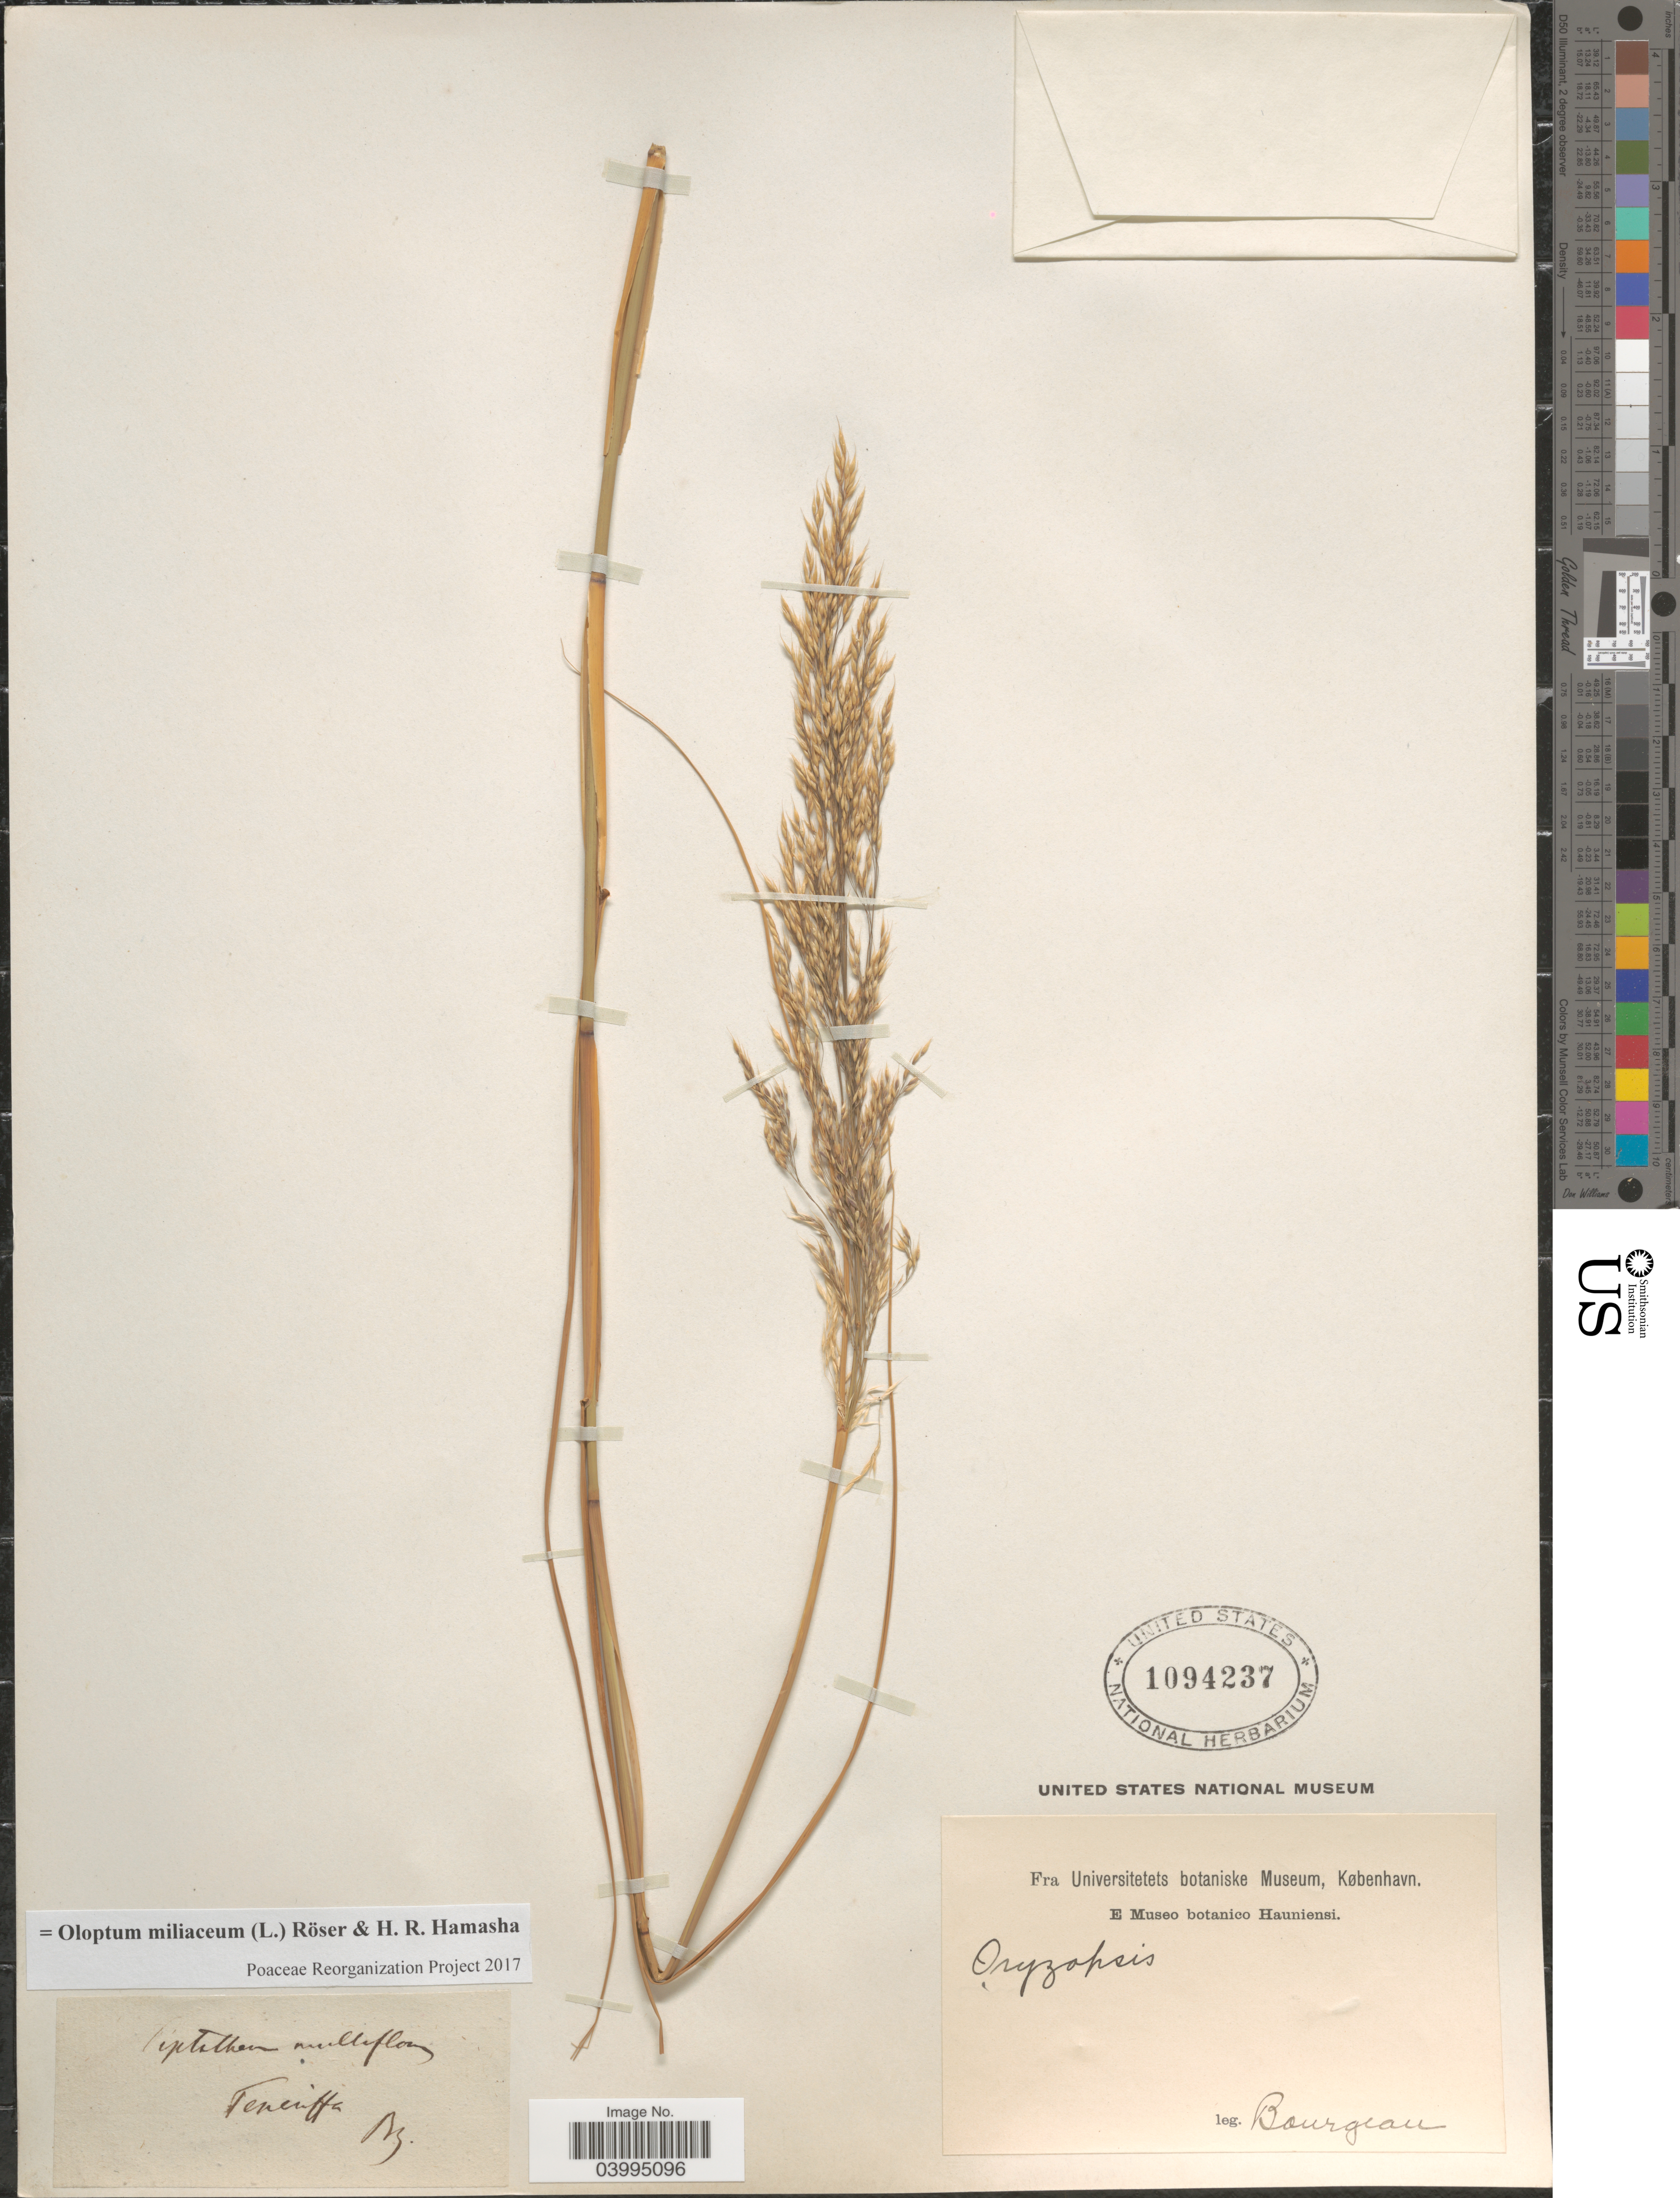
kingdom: Plantae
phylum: Tracheophyta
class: Liliopsida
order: Poales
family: Poaceae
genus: Oloptum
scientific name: Oloptum miliaceum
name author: Röser & H. R. Hamasha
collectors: -. Bourgeau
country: Spain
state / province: Canarias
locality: Teneriffa.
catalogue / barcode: US 1094237